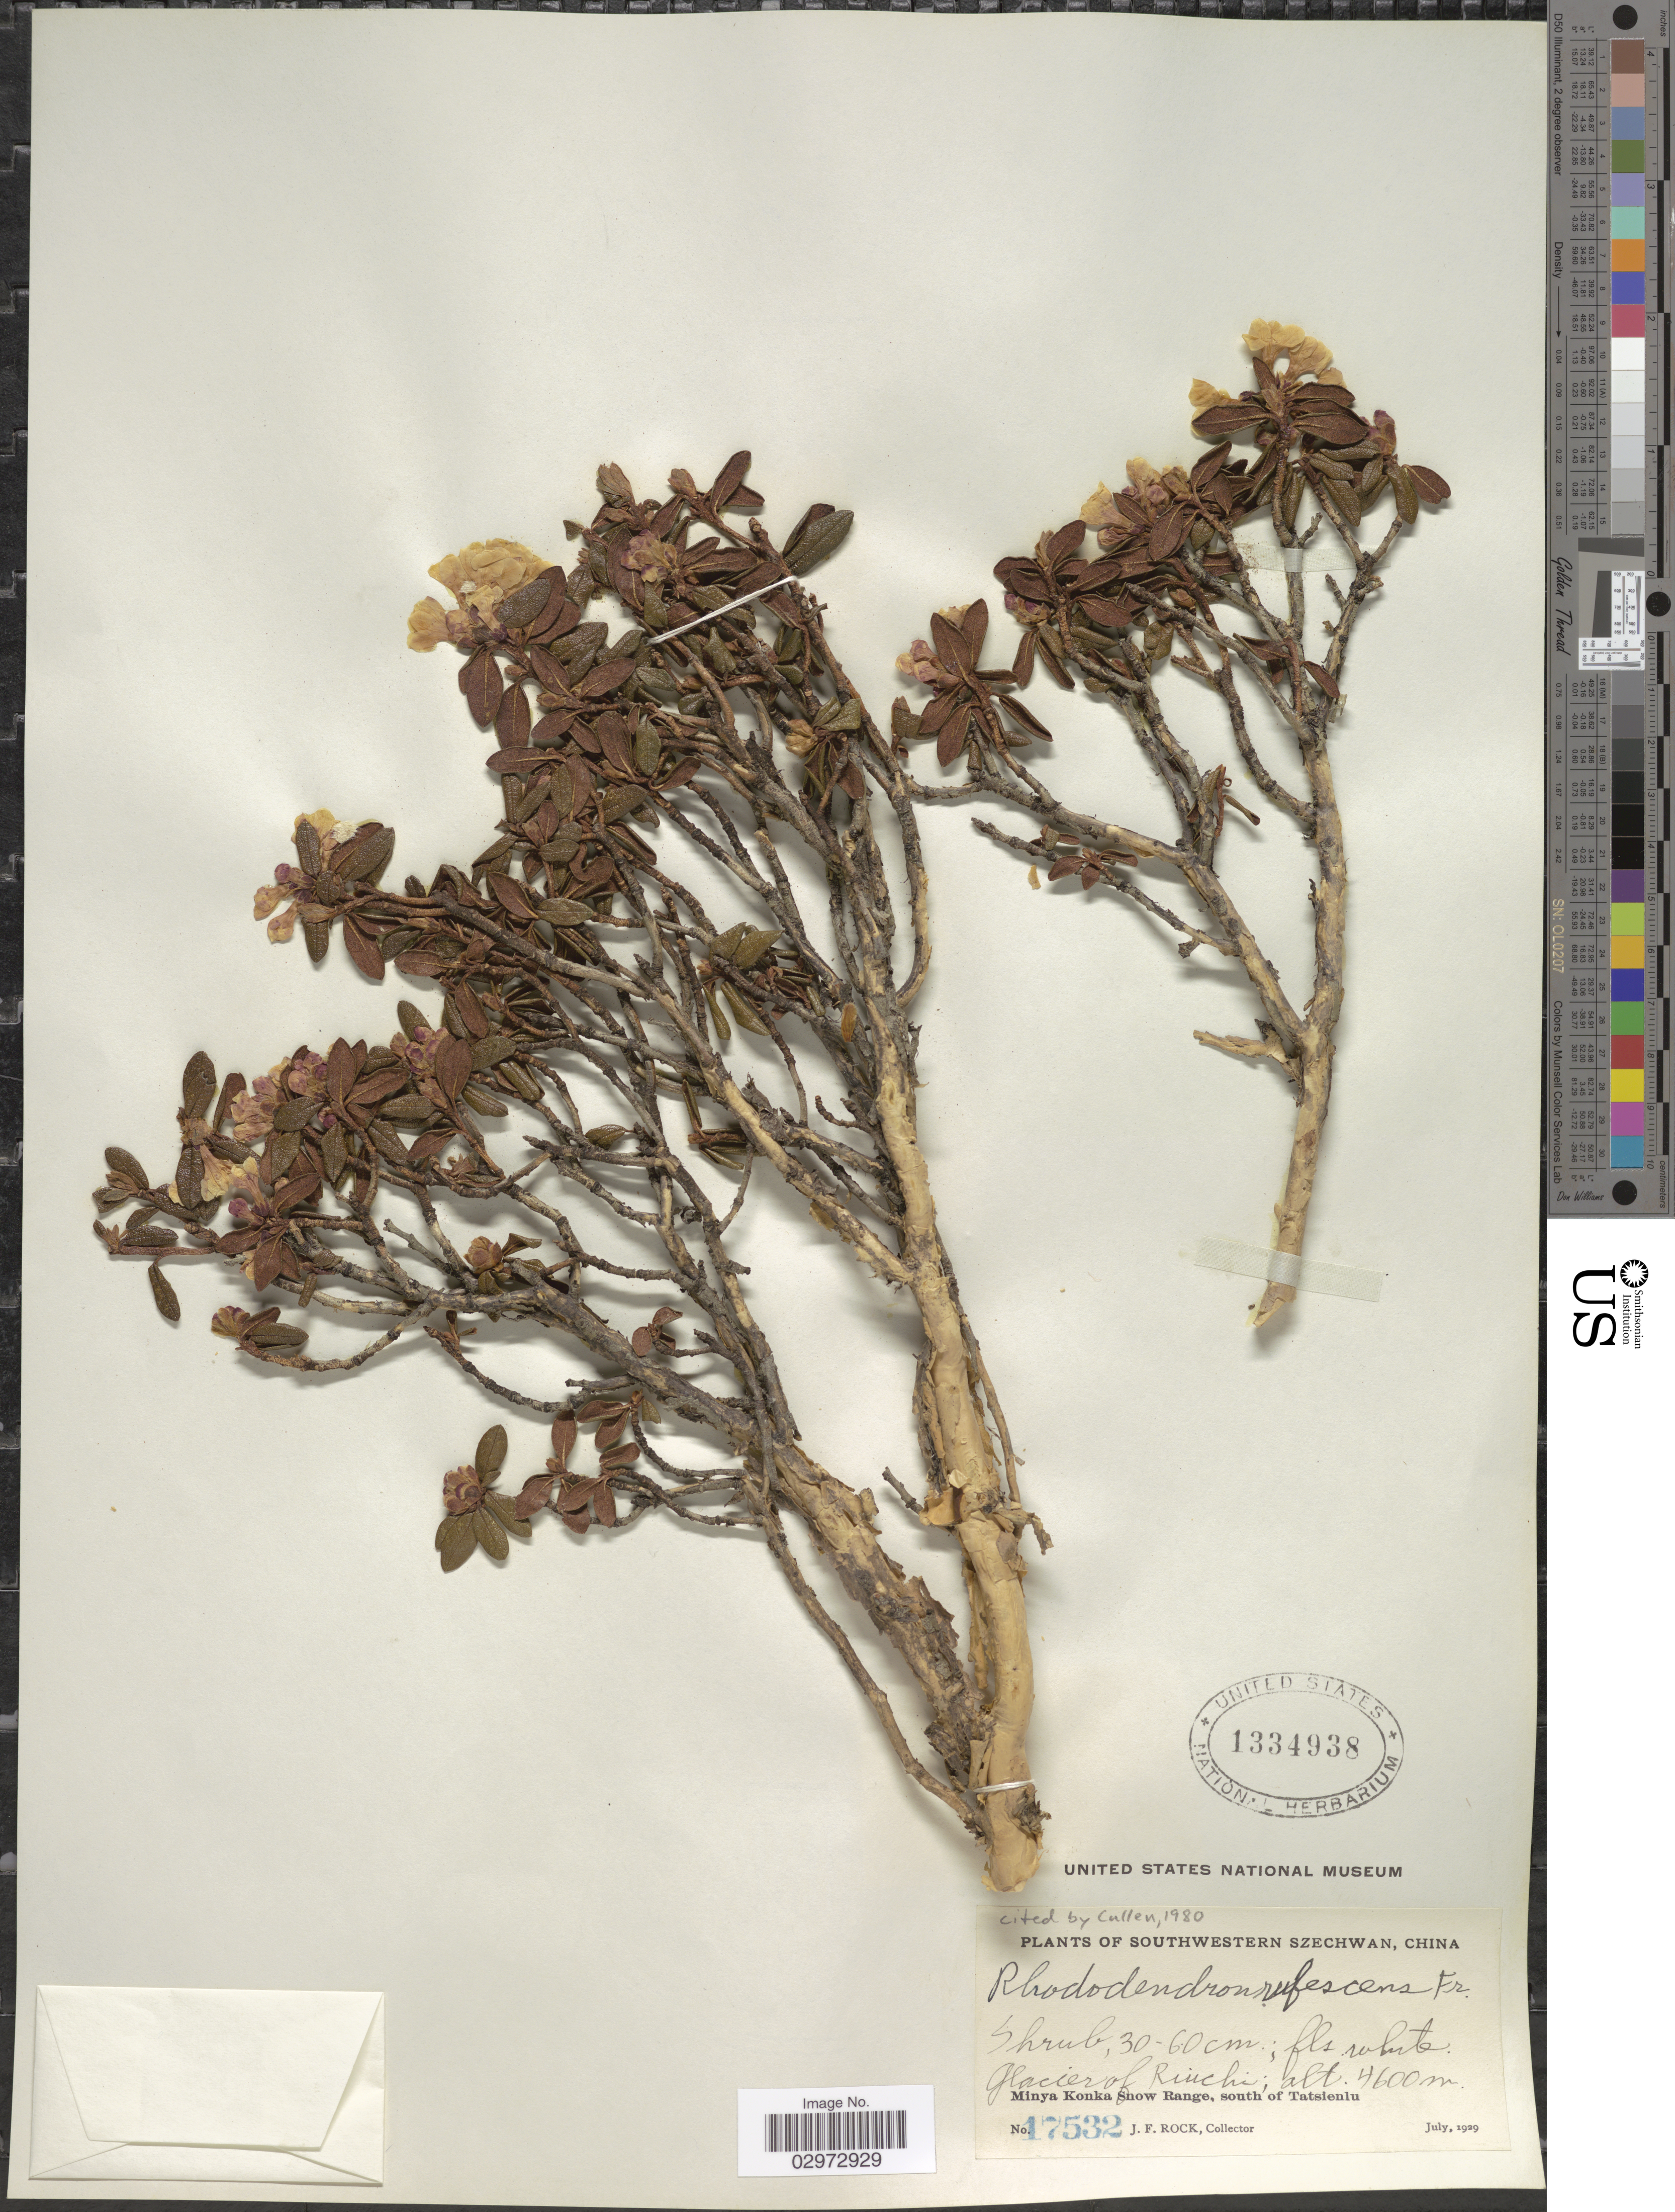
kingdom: Plantae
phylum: Tracheophyta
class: Magnoliopsida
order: Ericales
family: Ericaceae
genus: Rhododendron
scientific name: Rhododendron rufescens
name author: Franch.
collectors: J. Rock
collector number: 17532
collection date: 1929-07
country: China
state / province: Sichuan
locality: Southwestern Szechwan, glacier of Riuchi, Minya Konka Snow Range, south of Tatsienlu.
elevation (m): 4600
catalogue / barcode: US 1334938